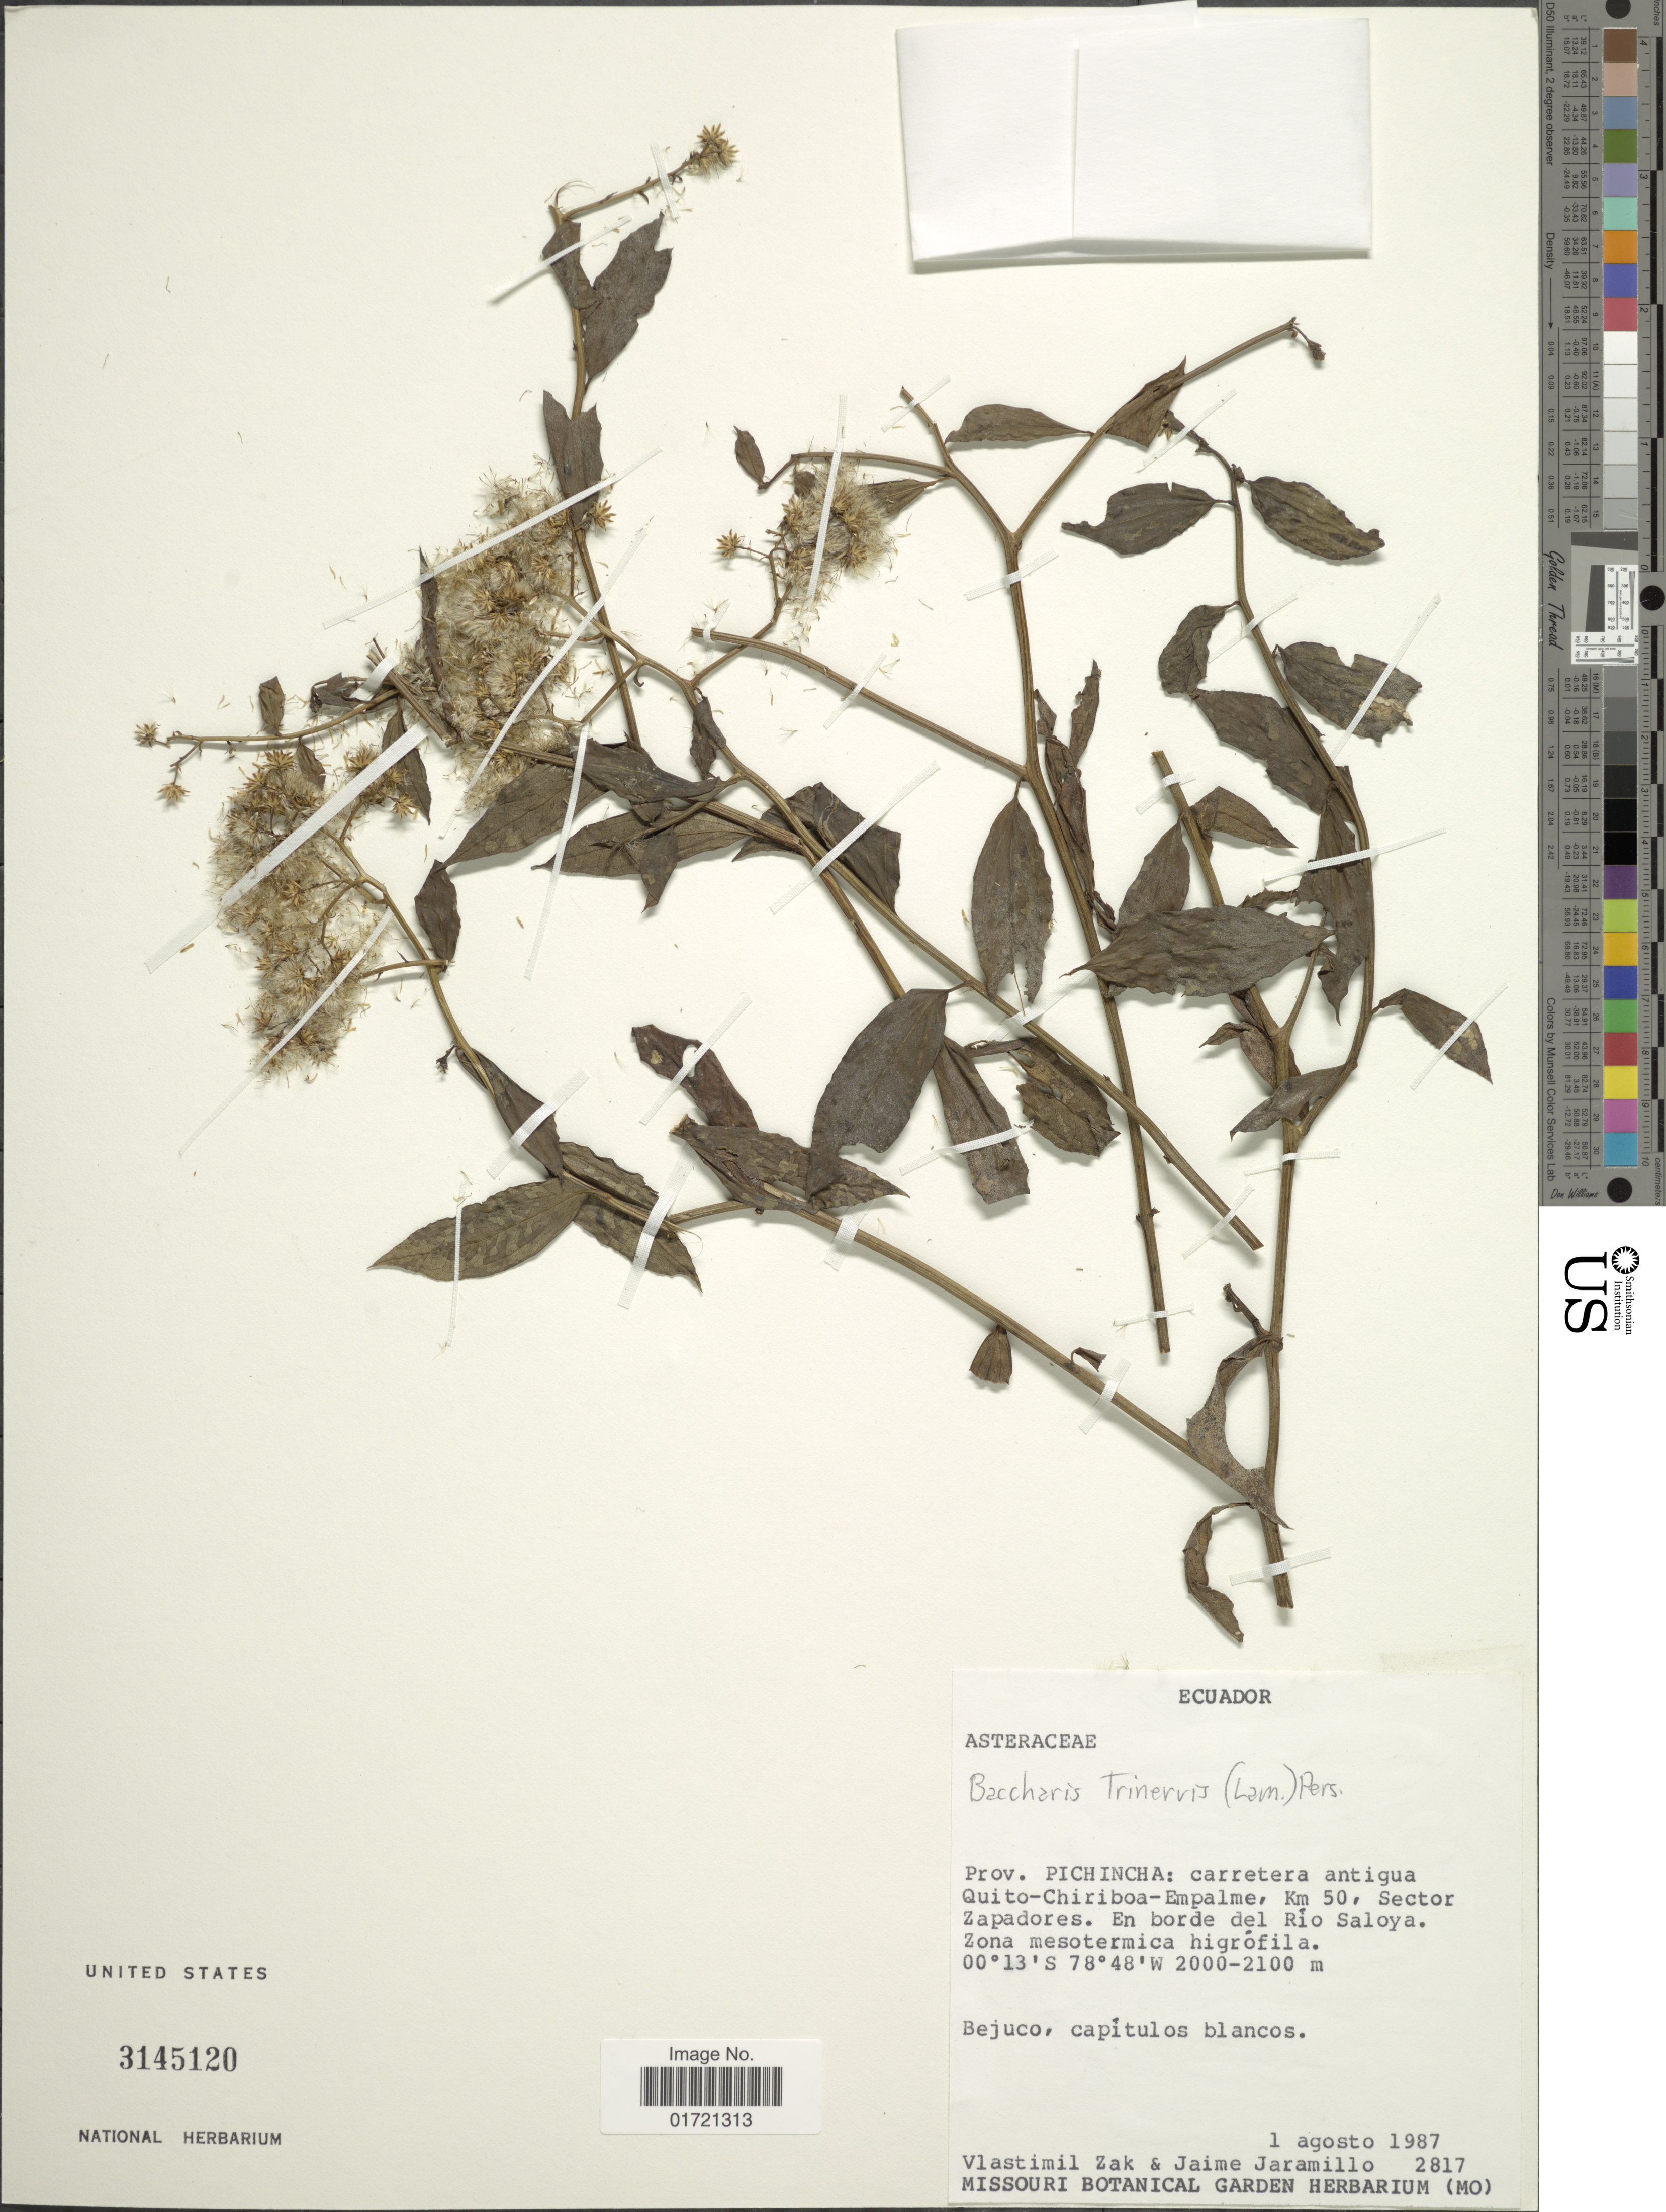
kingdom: Plantae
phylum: Tracheophyta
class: Magnoliopsida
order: Asterales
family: Asteraceae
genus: Baccharis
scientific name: Baccharis trinervis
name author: (Lam.) Pers.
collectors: V. Zak & J. Jaramillo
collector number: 2817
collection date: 1987-08-01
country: Ecuador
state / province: Pichincha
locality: Prov. Pichincha: carretera antigua Quito-Chiriboa-Empalme, Km 50, Sector Zapadores, En borde del Rio Saloya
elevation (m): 2000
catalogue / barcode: US 3145120